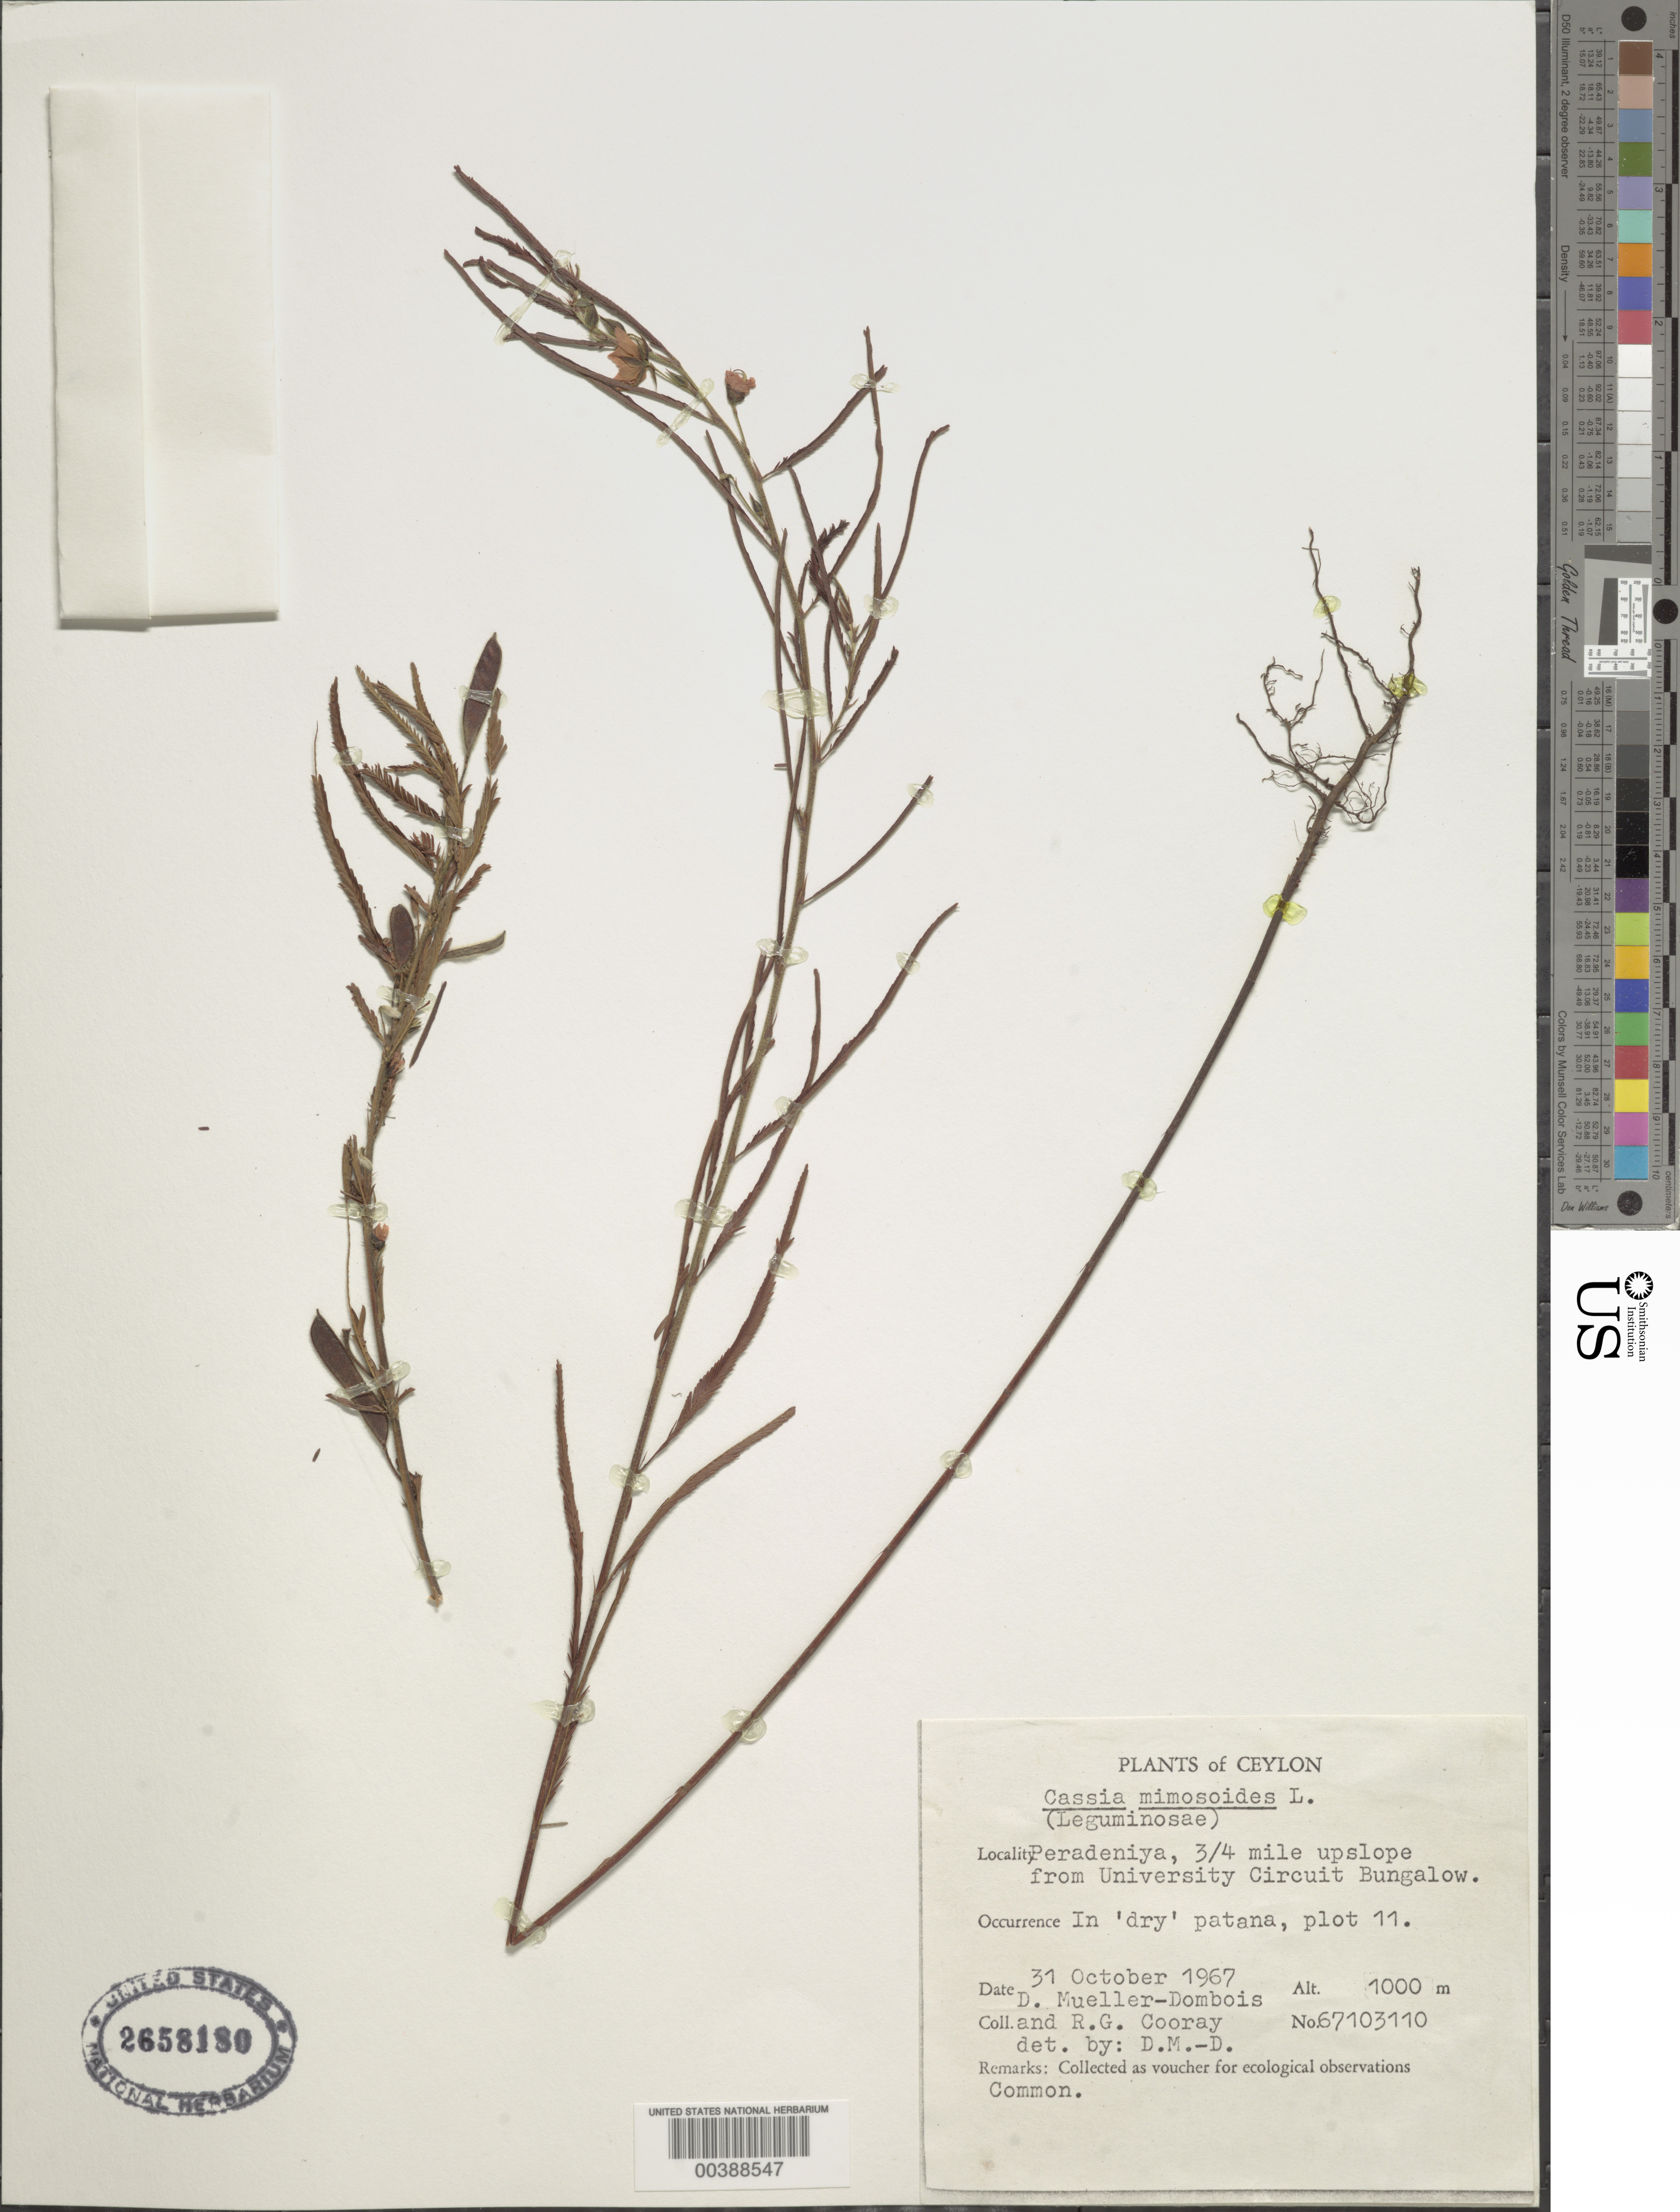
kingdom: Plantae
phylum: Tracheophyta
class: Magnoliopsida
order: Fabales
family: Fabaceae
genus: Chamaecrista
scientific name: Chamaecrista mimosoides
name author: (L.) Greene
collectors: D. Mueller-Dombois & R. Cooray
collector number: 67103110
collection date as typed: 31 Oct 1967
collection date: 1967-10-31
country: Sri Lanka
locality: Peradeniya, 3/4 mi upslope from university circuit bungalow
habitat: In 'dry' patana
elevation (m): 1000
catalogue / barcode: US 2658180